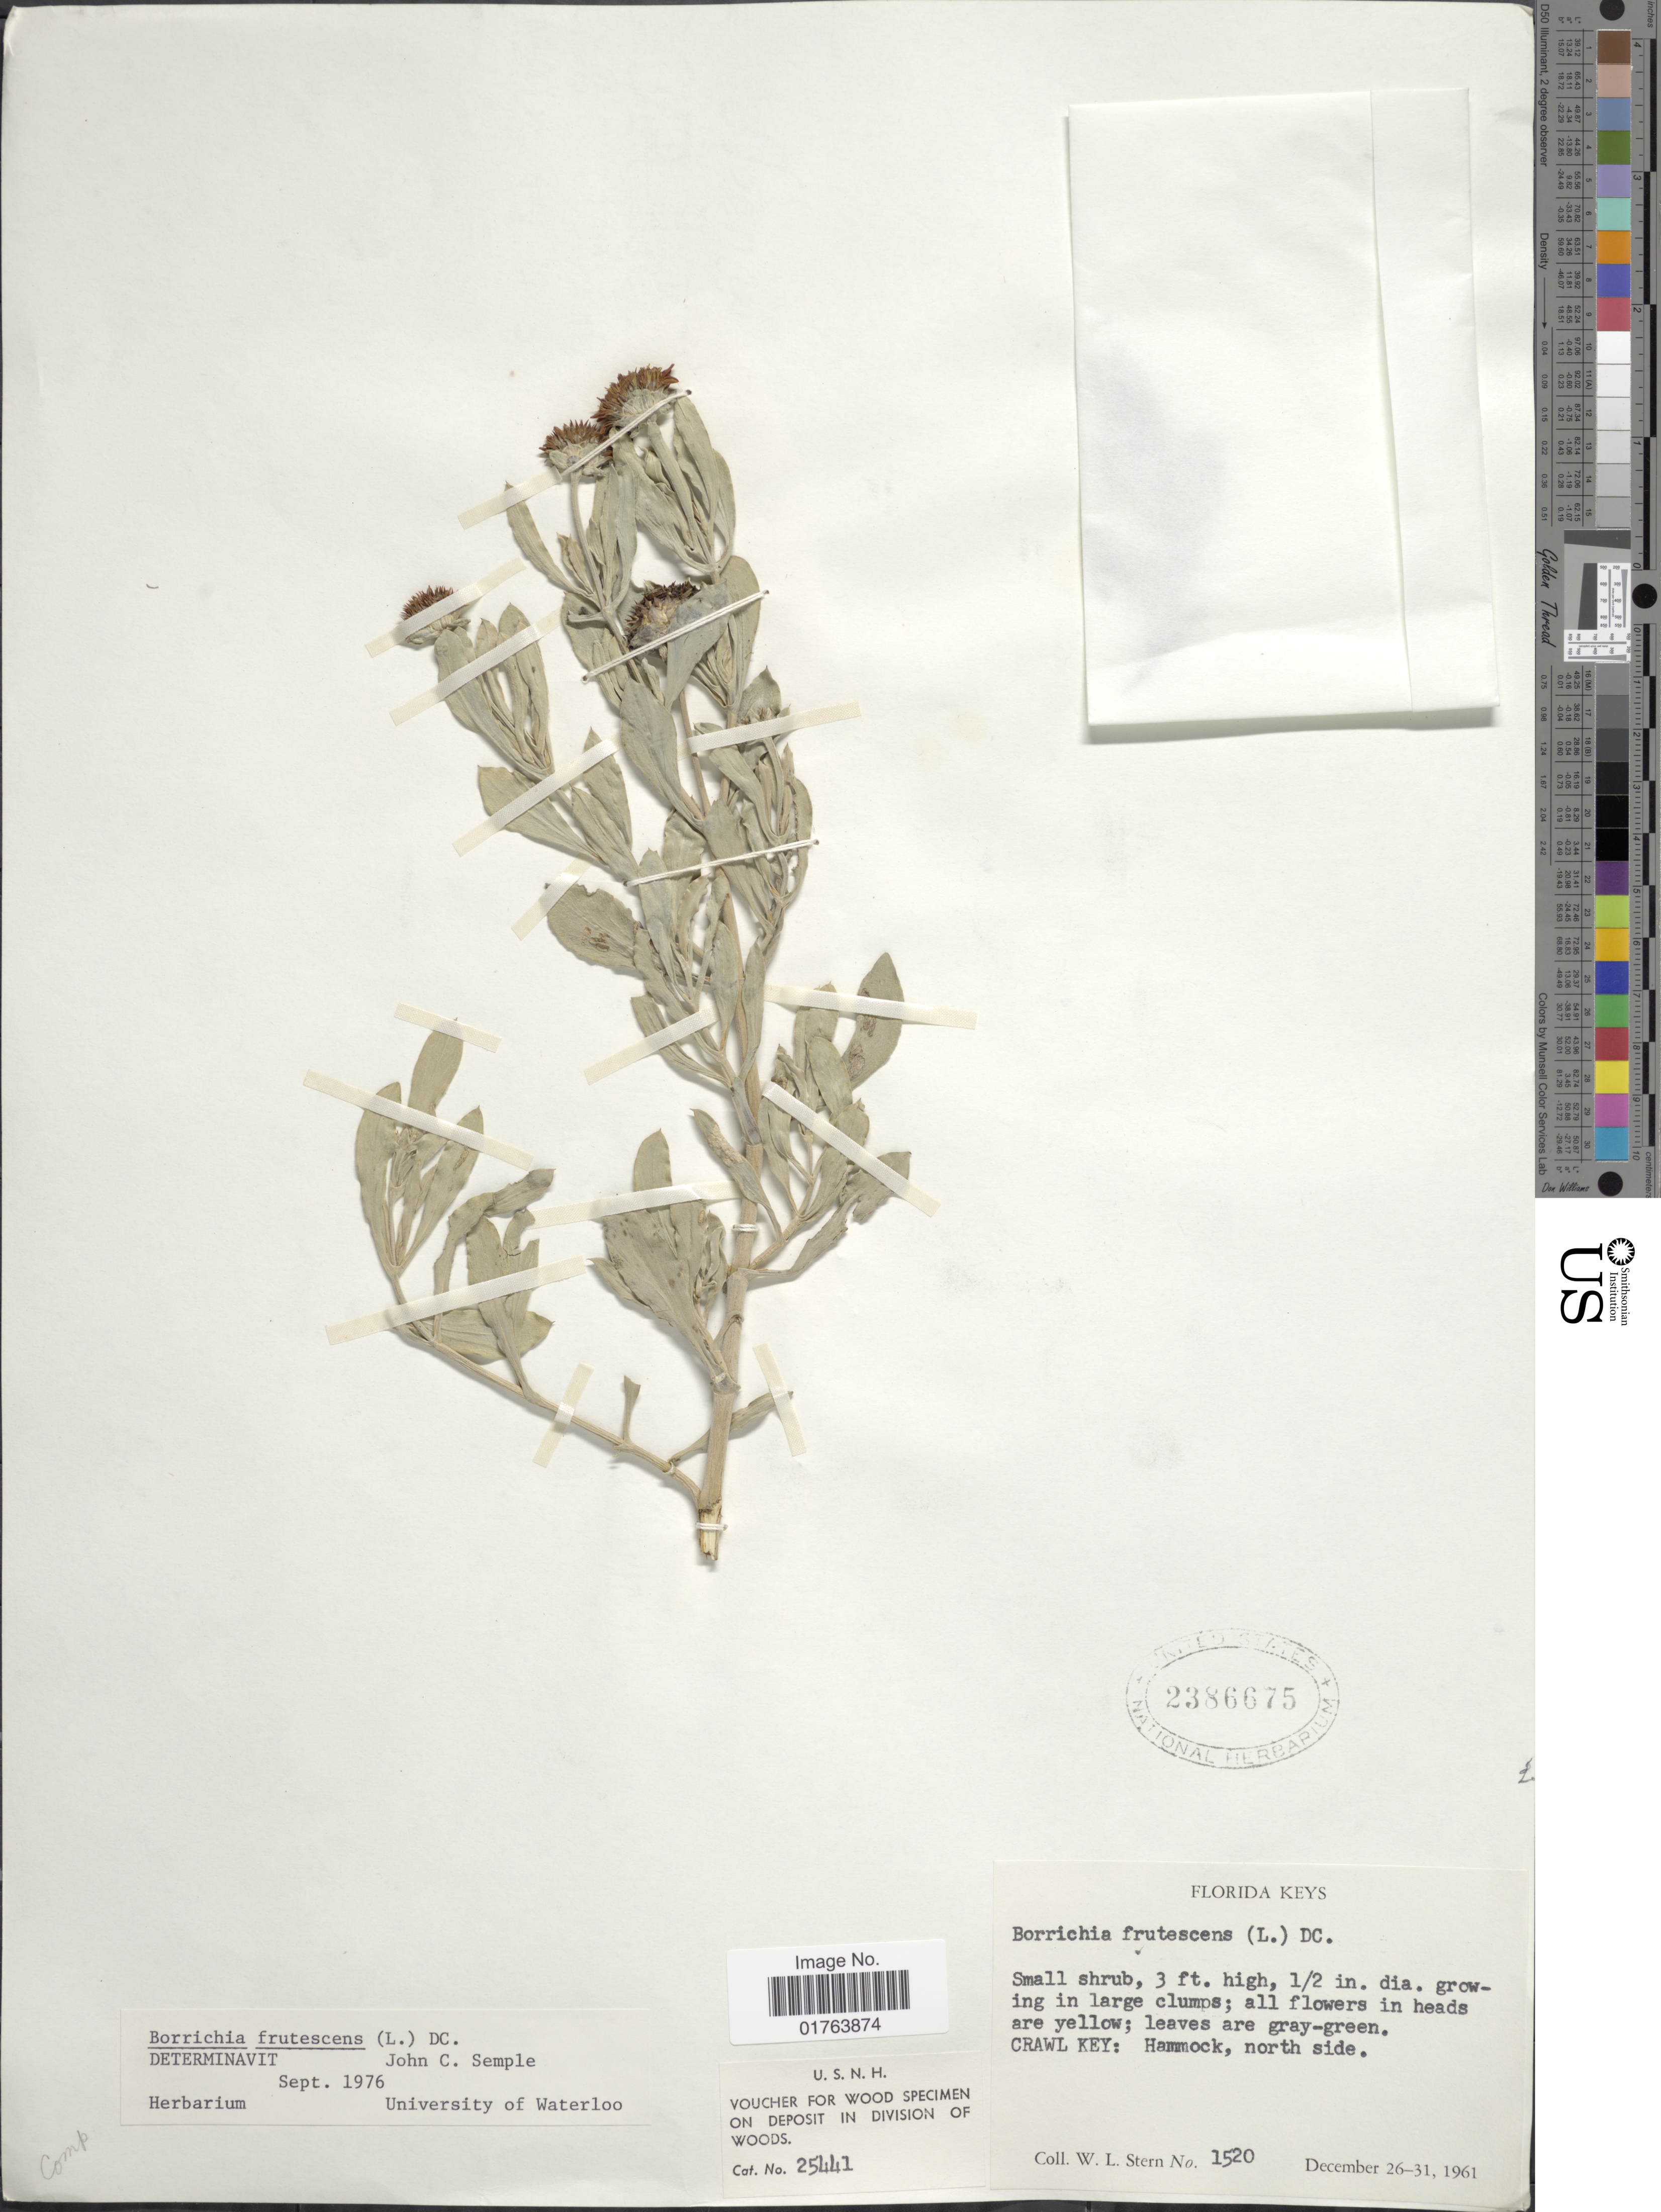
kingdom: Plantae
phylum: Tracheophyta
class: Magnoliopsida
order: Asterales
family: Asteraceae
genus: Borrichia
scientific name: Borrichia frutescens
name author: (L.) DC.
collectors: W. L. Stern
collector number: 1520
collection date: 1961-12-26/1961-12-31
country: United States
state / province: Florida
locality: Florida Keys, Crawl Key: Hammock , north side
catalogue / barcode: US 2386675